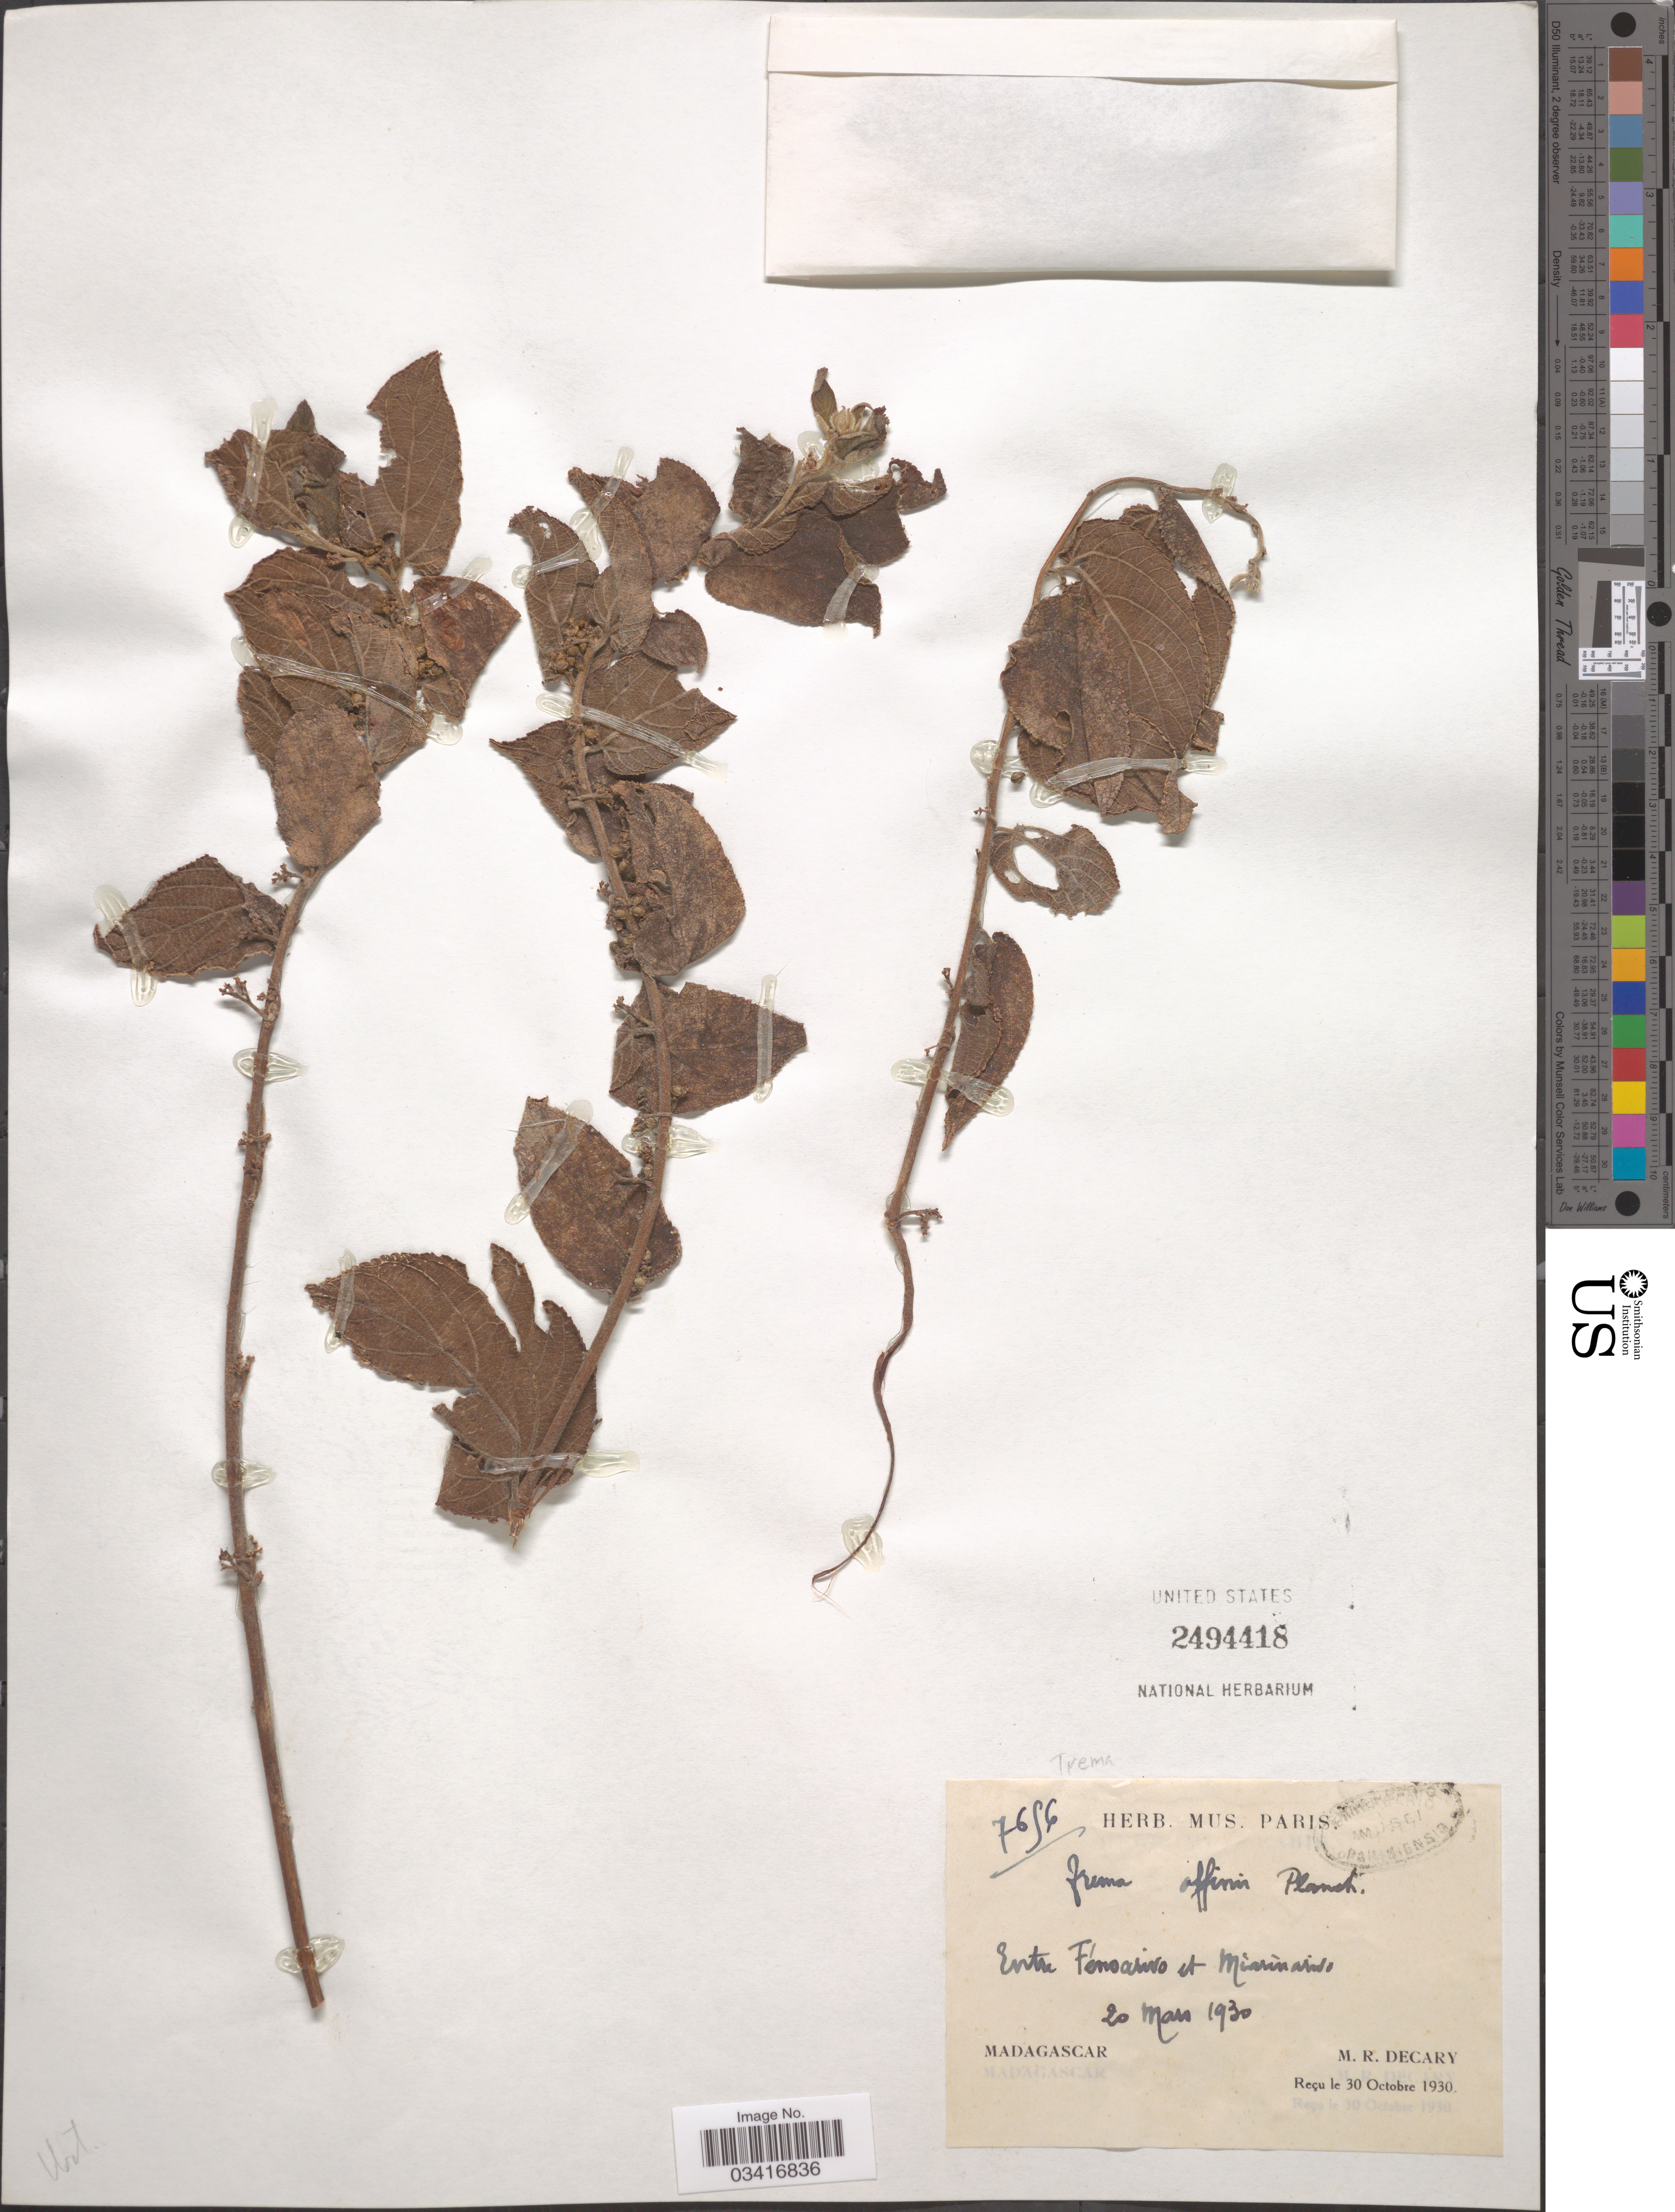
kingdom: Plantae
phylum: Tracheophyta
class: Magnoliopsida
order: Rosales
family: Cannabaceae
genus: Trema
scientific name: Trema affine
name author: (Planch.) Blume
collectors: R. Decary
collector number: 7656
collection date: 1930-03-20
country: Madagascar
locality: Entre Fénoarivo et Miarìnarivo.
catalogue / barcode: US 2494418